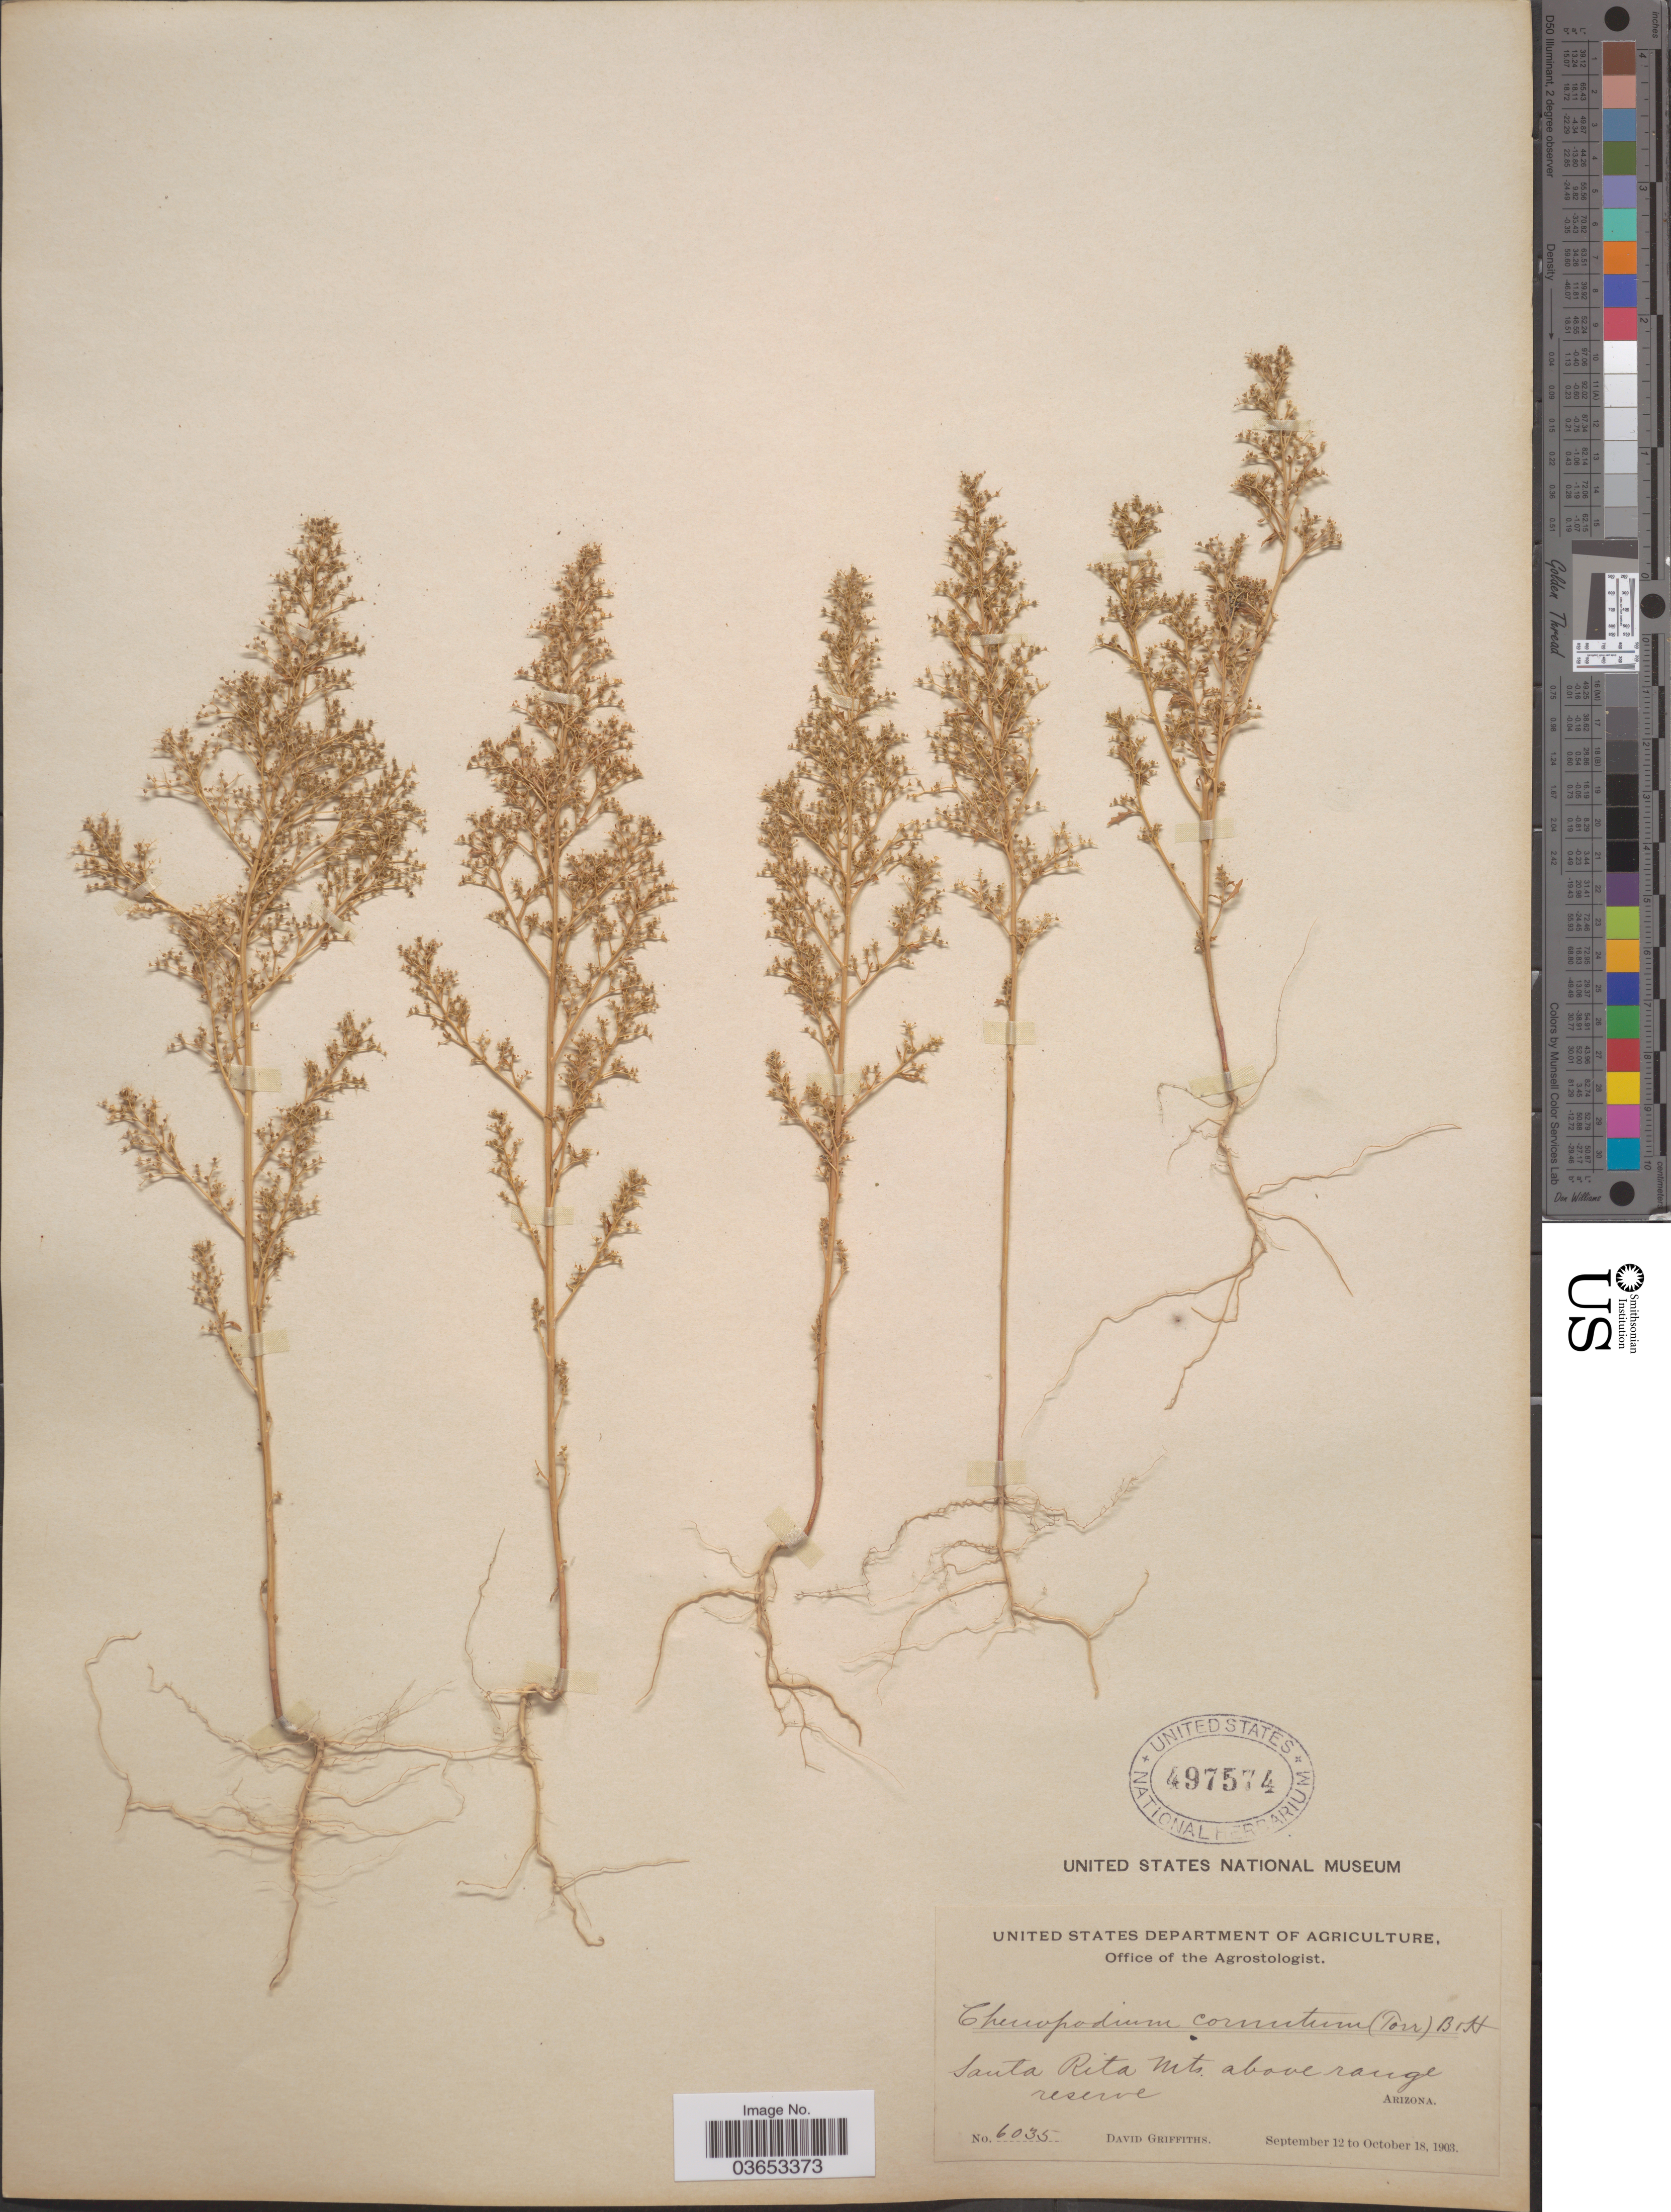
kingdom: Plantae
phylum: Tracheophyta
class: Magnoliopsida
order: Caryophyllales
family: Amaranthaceae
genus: Chenopodium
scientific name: Chenopodium incisum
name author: Poir.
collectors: D. Griffiths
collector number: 6035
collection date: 1903-09-12/1903-10-18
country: United States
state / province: Arizona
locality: Santa Rita Mts. above range reserve.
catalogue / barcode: US 497574